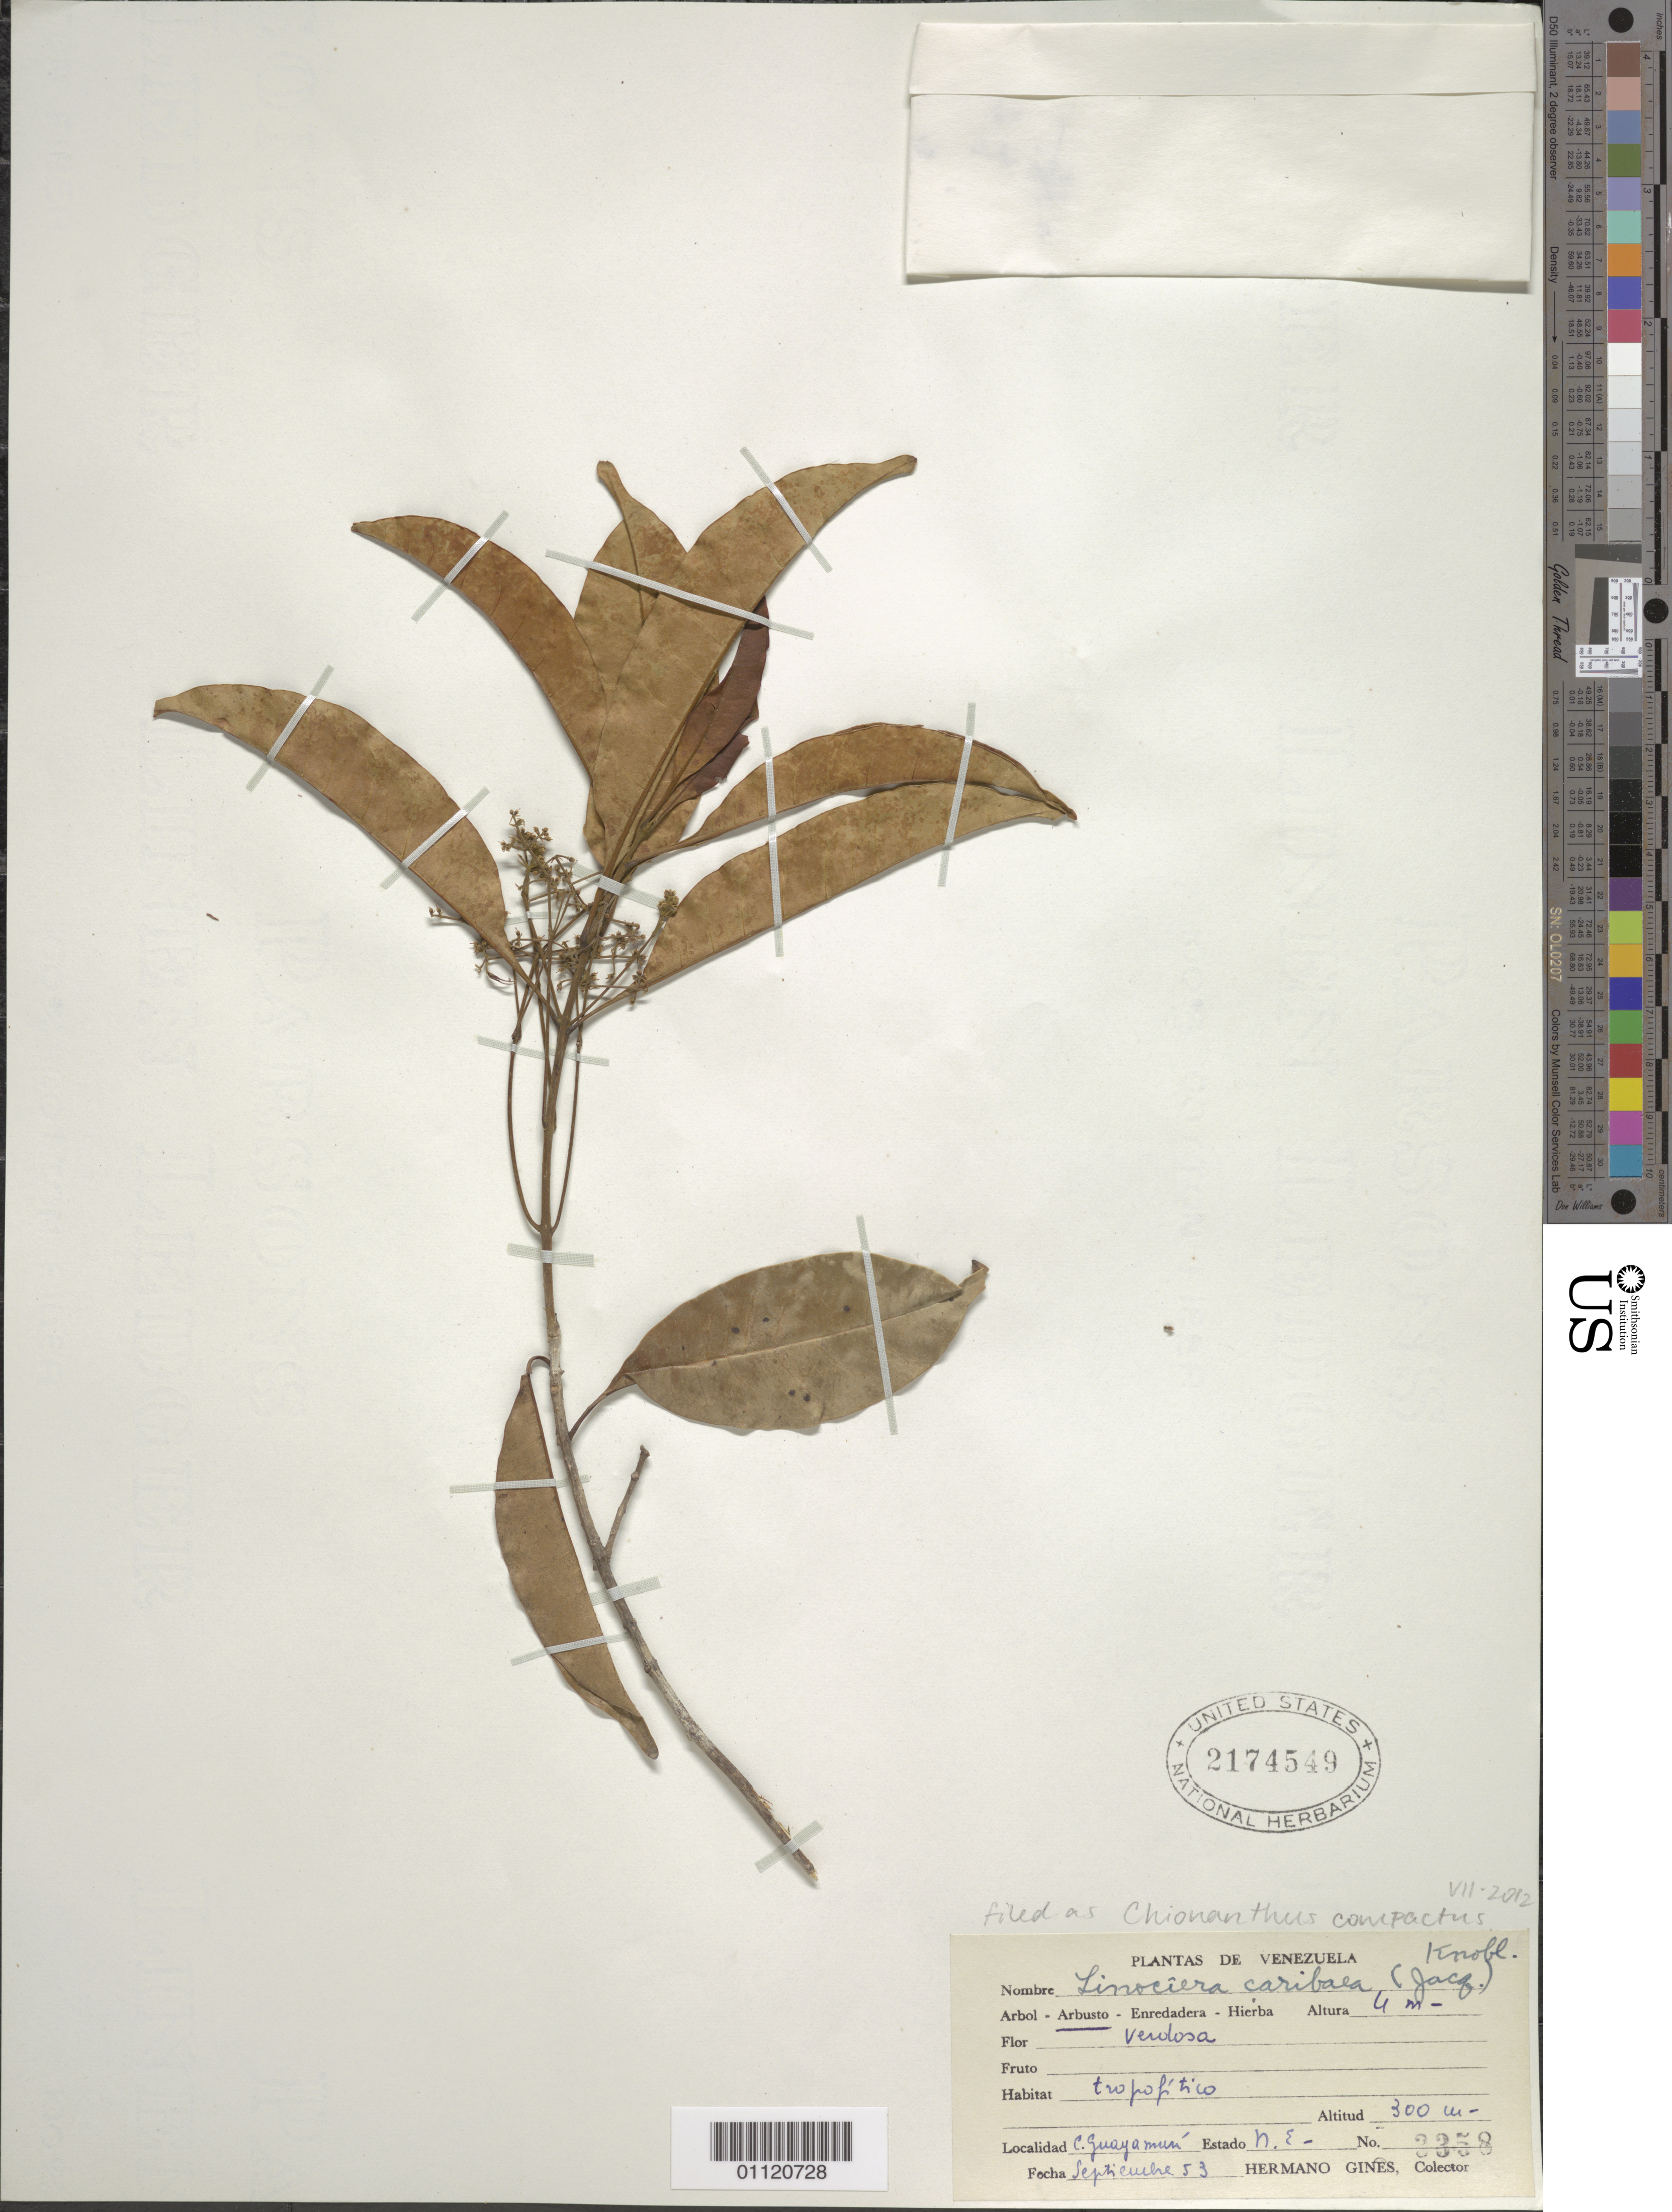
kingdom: Plantae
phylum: Tracheophyta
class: Magnoliopsida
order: Lamiales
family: Oleaceae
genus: Chionanthus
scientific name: Chionanthus compactus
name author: Sw.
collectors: Bro. Gines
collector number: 3358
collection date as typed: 01 Sep 1953 to 30 Sep 1953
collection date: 1953-09-01/1953-09-30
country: Venezuela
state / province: Nueva Esparta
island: Margarita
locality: C. Guayamuri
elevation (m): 300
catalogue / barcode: US 2174549